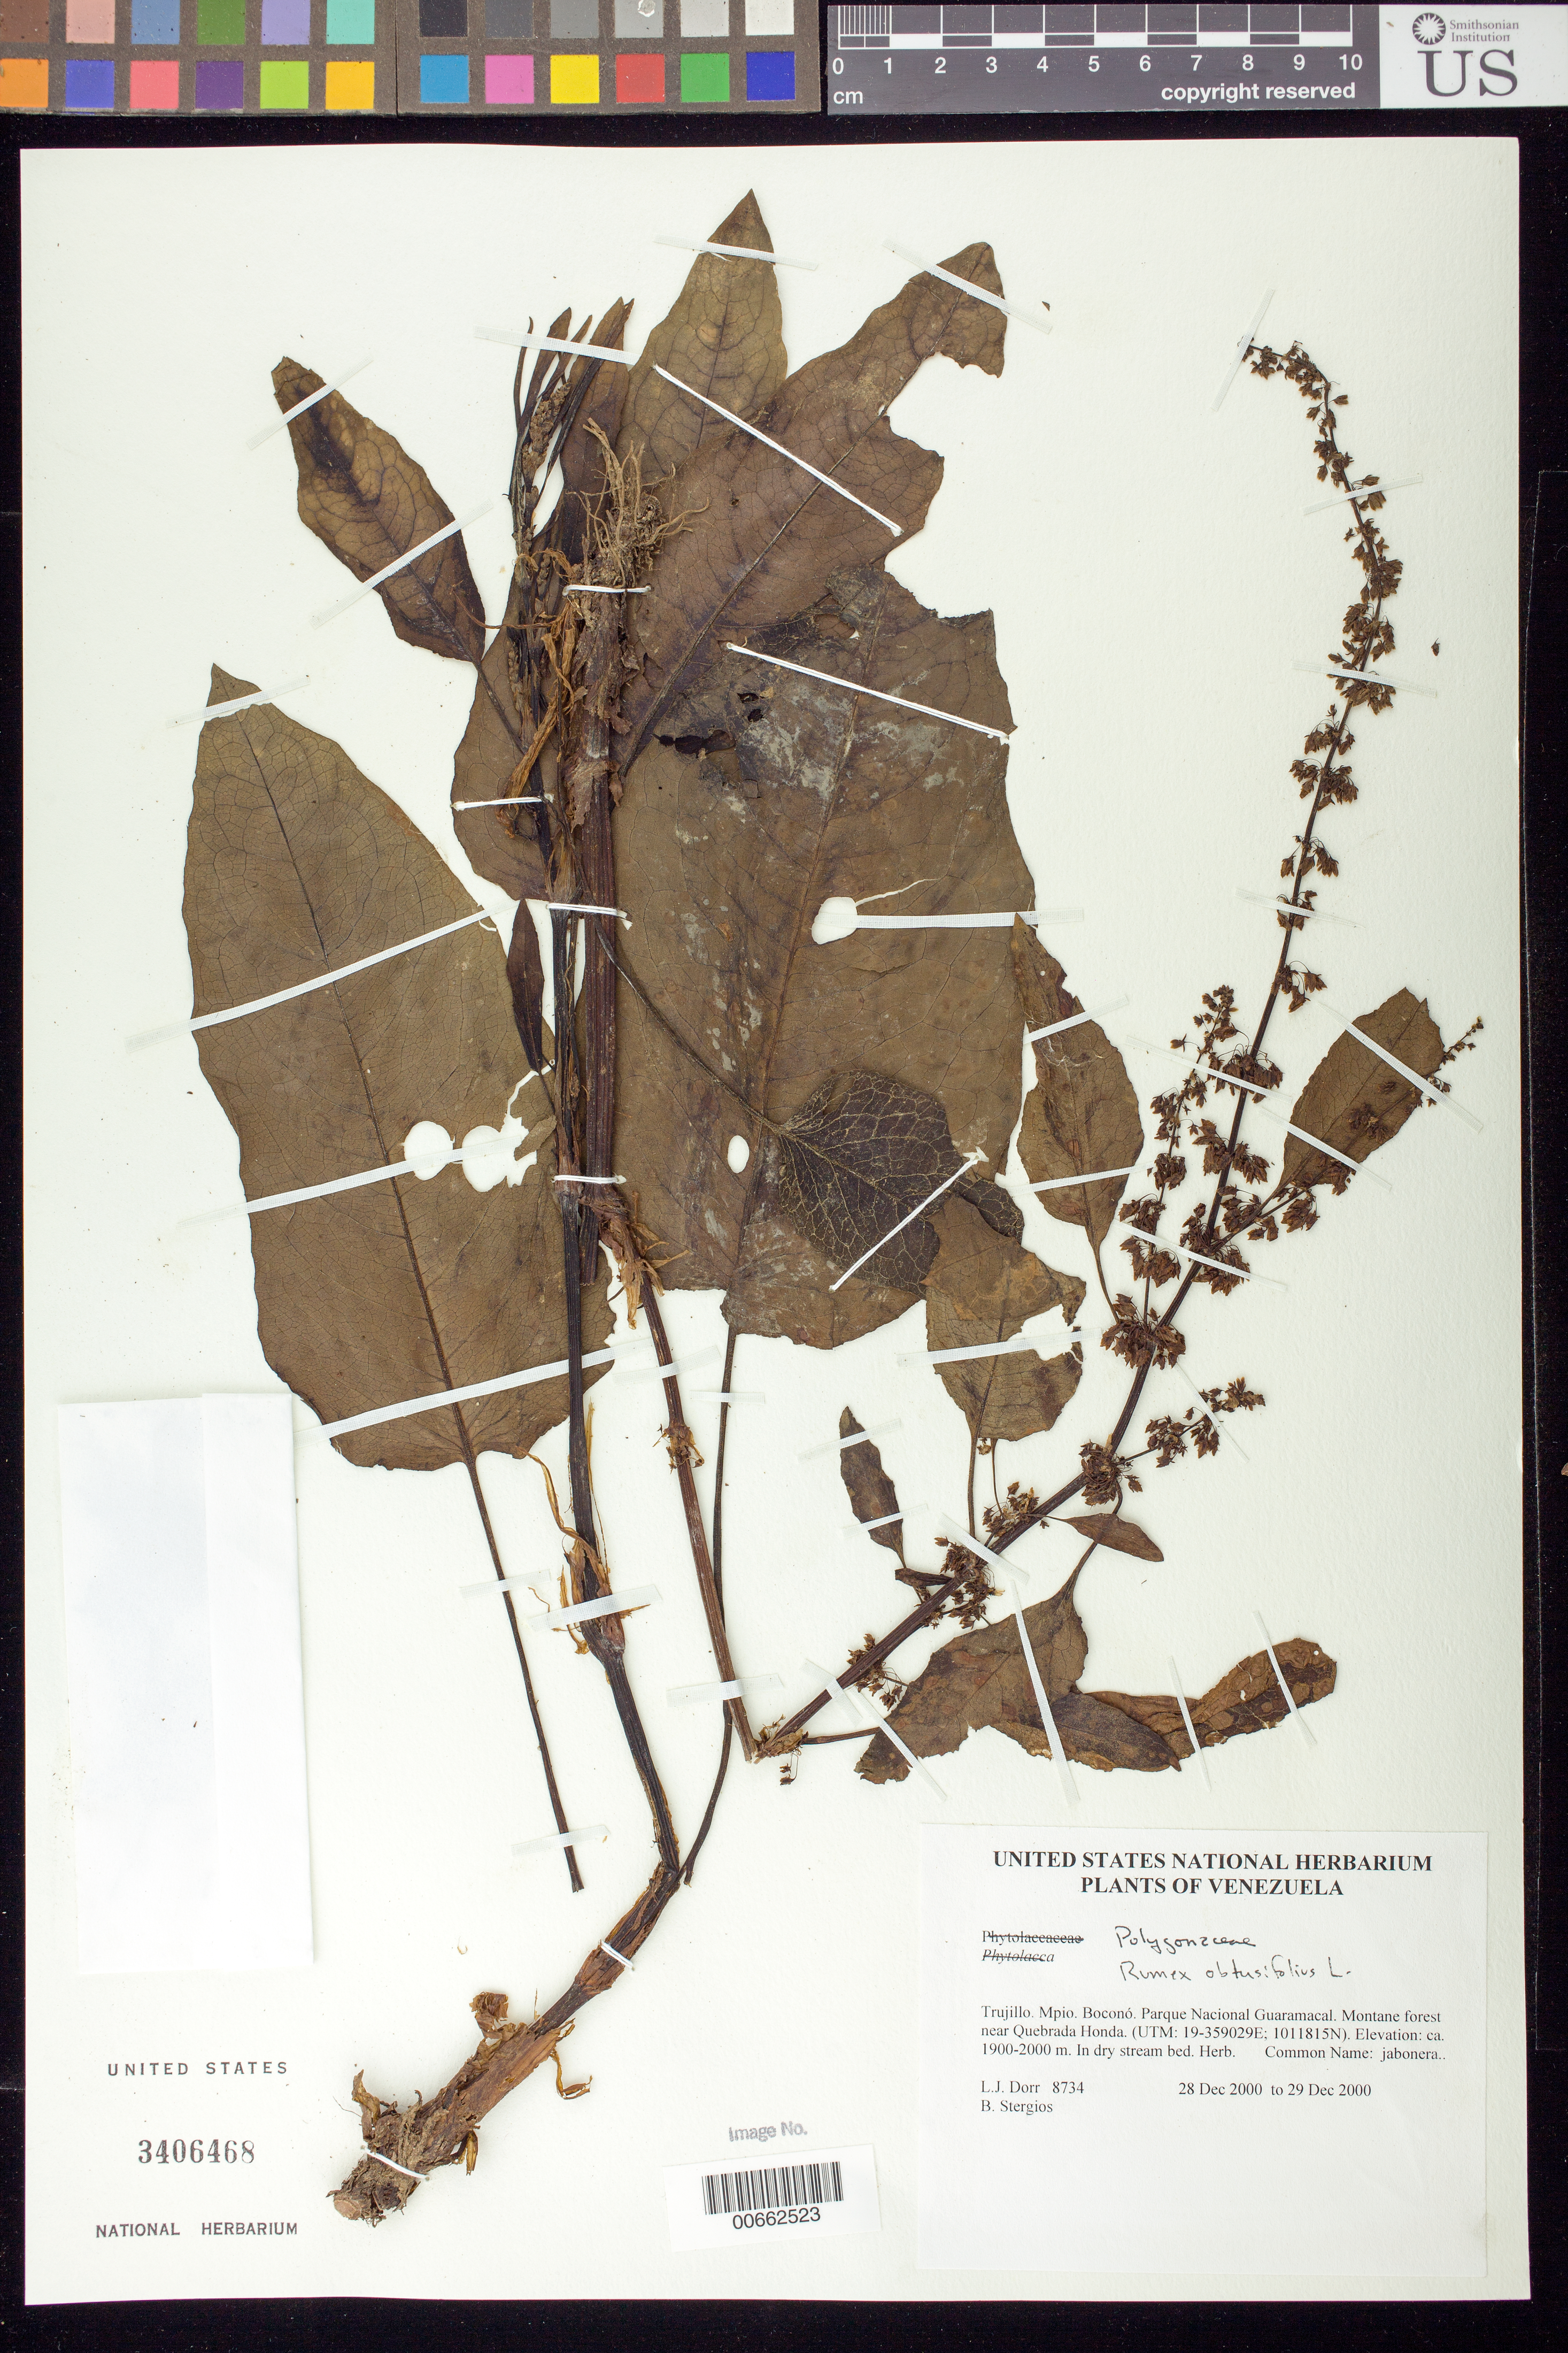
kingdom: Plantae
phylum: Tracheophyta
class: Magnoliopsida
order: Caryophyllales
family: Polygonaceae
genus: Rumex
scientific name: Rumex obtusifolius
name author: L.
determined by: Dorr, L. J., (BOT), Smithsonian Institution - National Museum of Natural History (UNITED STATES)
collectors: L. J. Dorr & B. G. Stergios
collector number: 8734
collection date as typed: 28 Dec 2000 to 29 Dec 2000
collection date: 2000-12-28/2000-12-29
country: Venezuela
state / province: Trujillo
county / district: Boconó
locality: Parque Nacional Guaramacal near Quebrada Honda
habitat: In dry stream bed.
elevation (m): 1900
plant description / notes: Common name: jabonera; PORT, US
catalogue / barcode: US 3406468